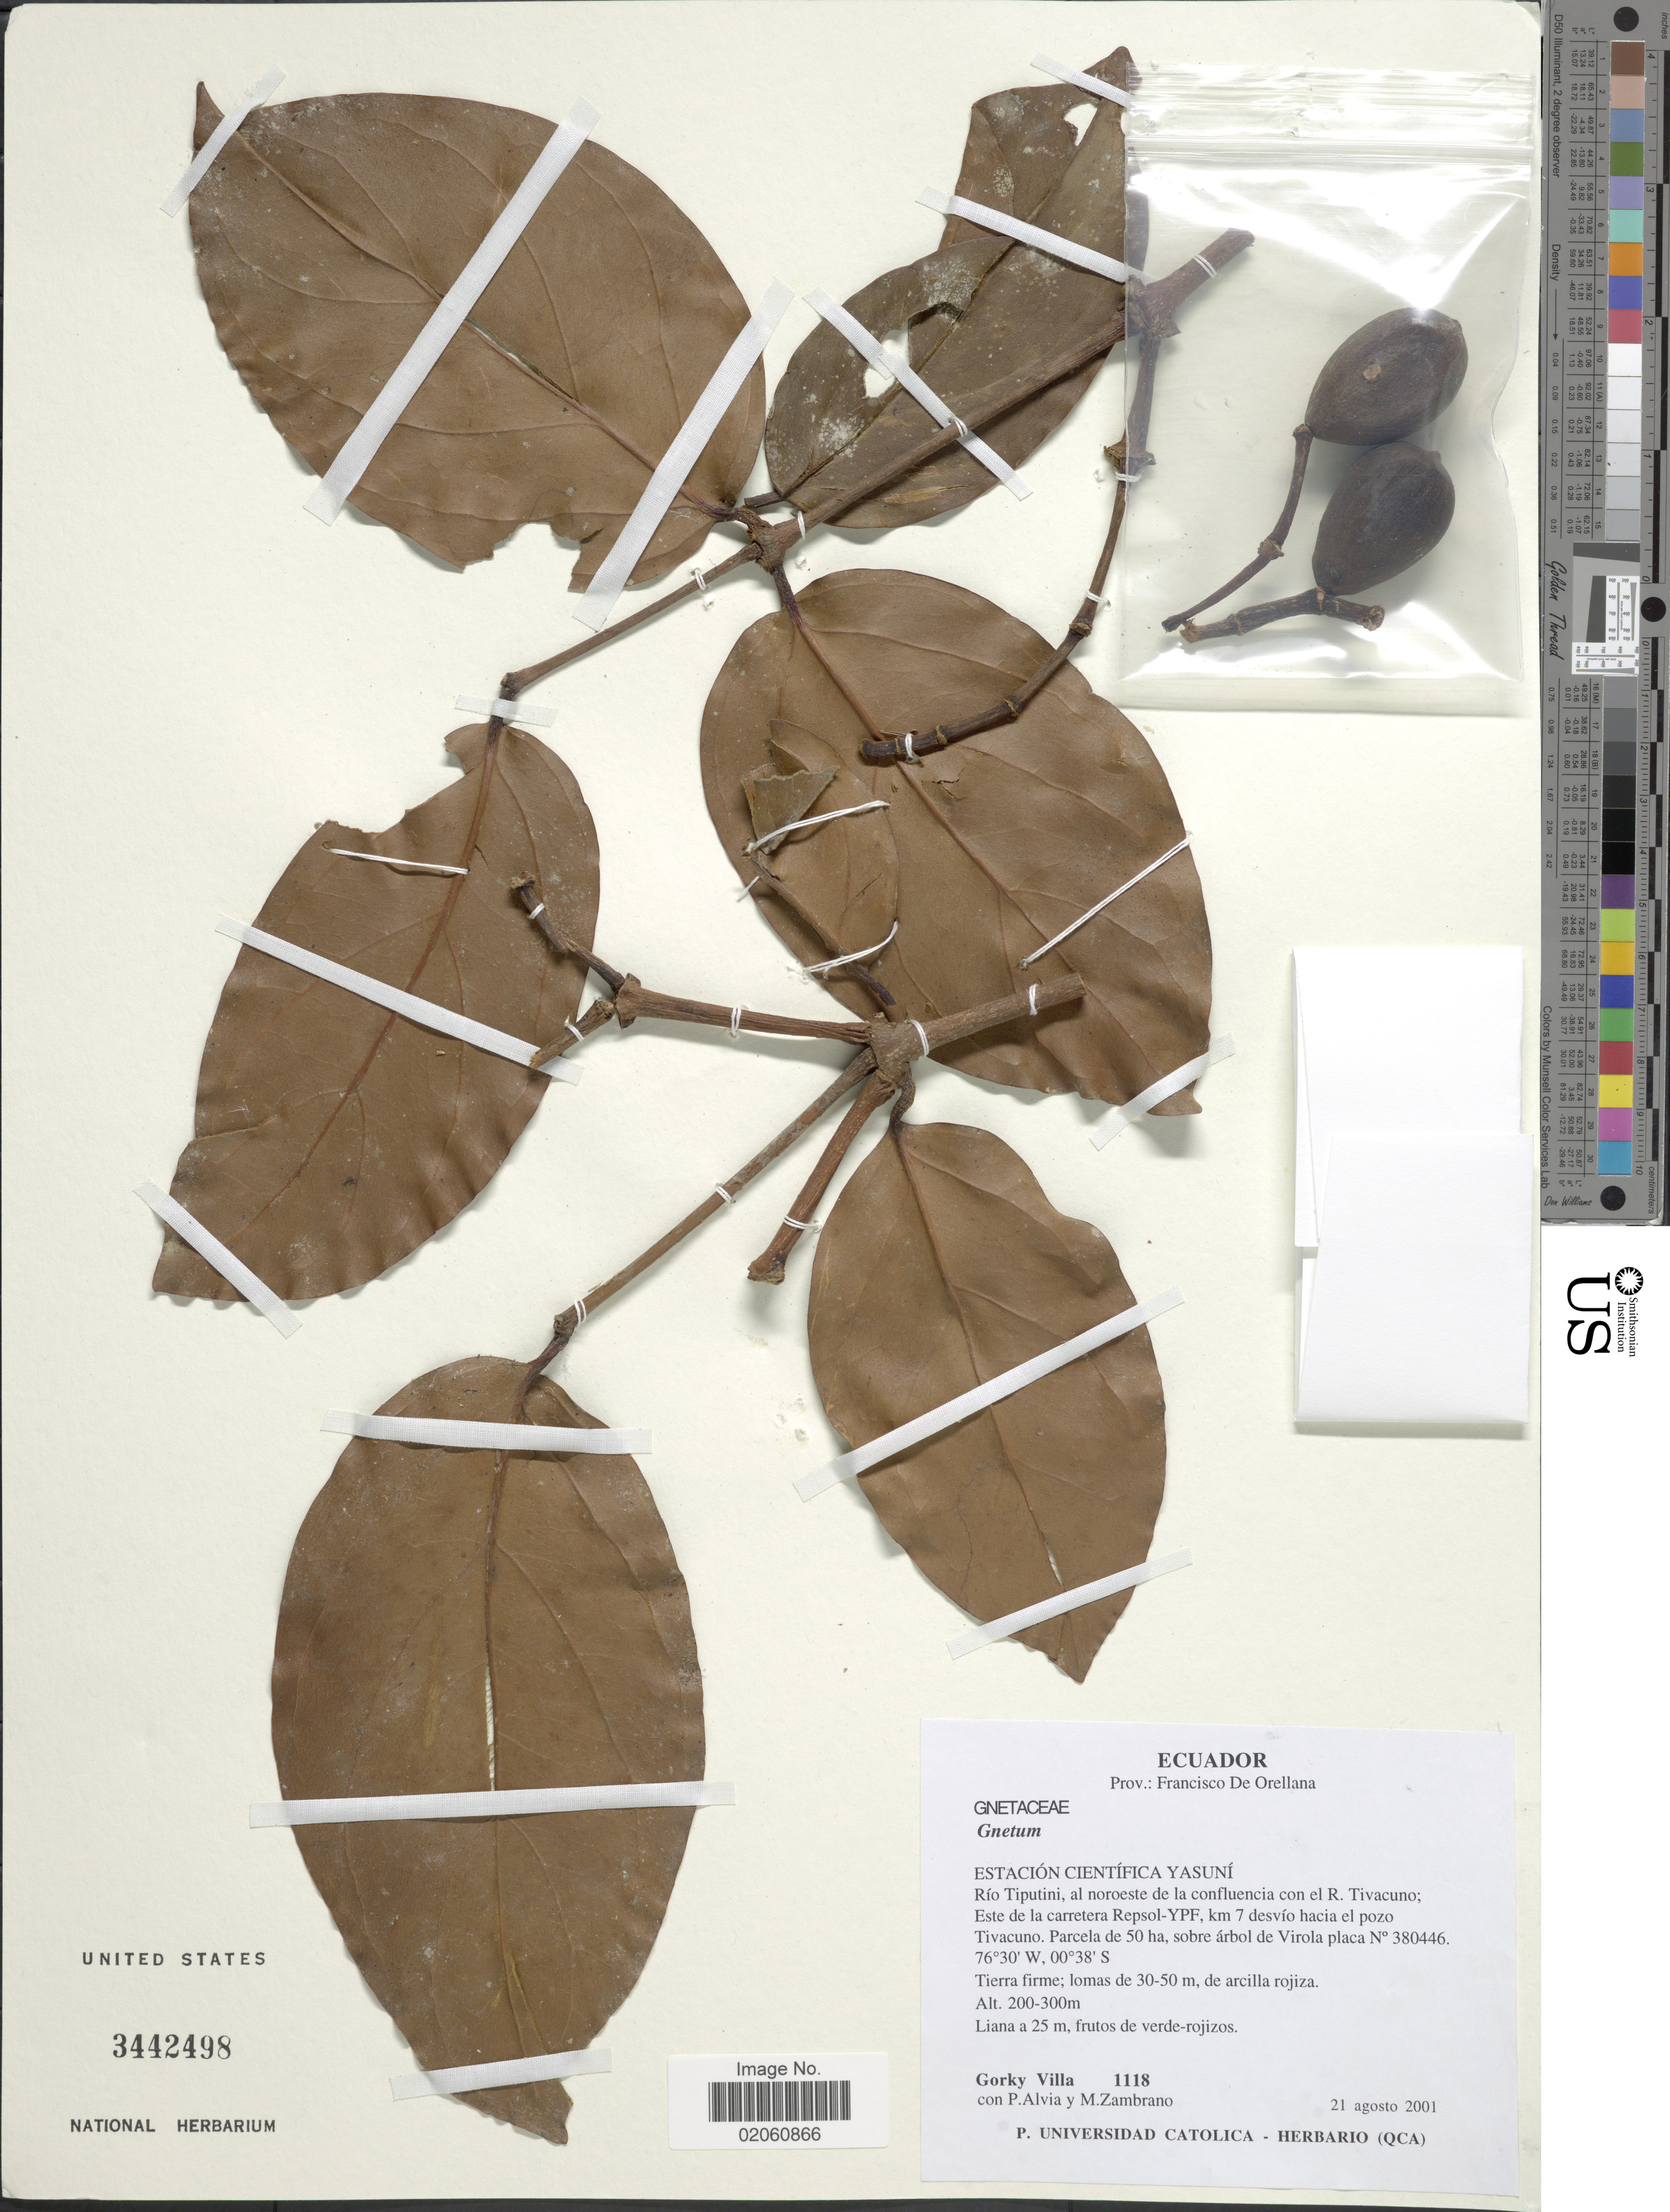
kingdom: Plantae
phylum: Tracheophyta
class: Gnetopsida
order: Gnetales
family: Gnetaceae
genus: Gnetum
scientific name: Gnetum sp.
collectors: G. Villa, P. Alvia & M. Zambrano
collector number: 1118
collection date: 2001-08-21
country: Ecuador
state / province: Orellana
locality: Prov.: Francisco De Orellana, Estación Científica Yasuní, Río Tiputini, al noroeste de la confluencia con el R. Tivacuno; Esta de la carretera Repsol-YPF, km 7 desvío hacia el pozo Tivacuno. Parcela de 50 ha, sobre árbol de Virola placa No 380446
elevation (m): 200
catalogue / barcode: US 3442498